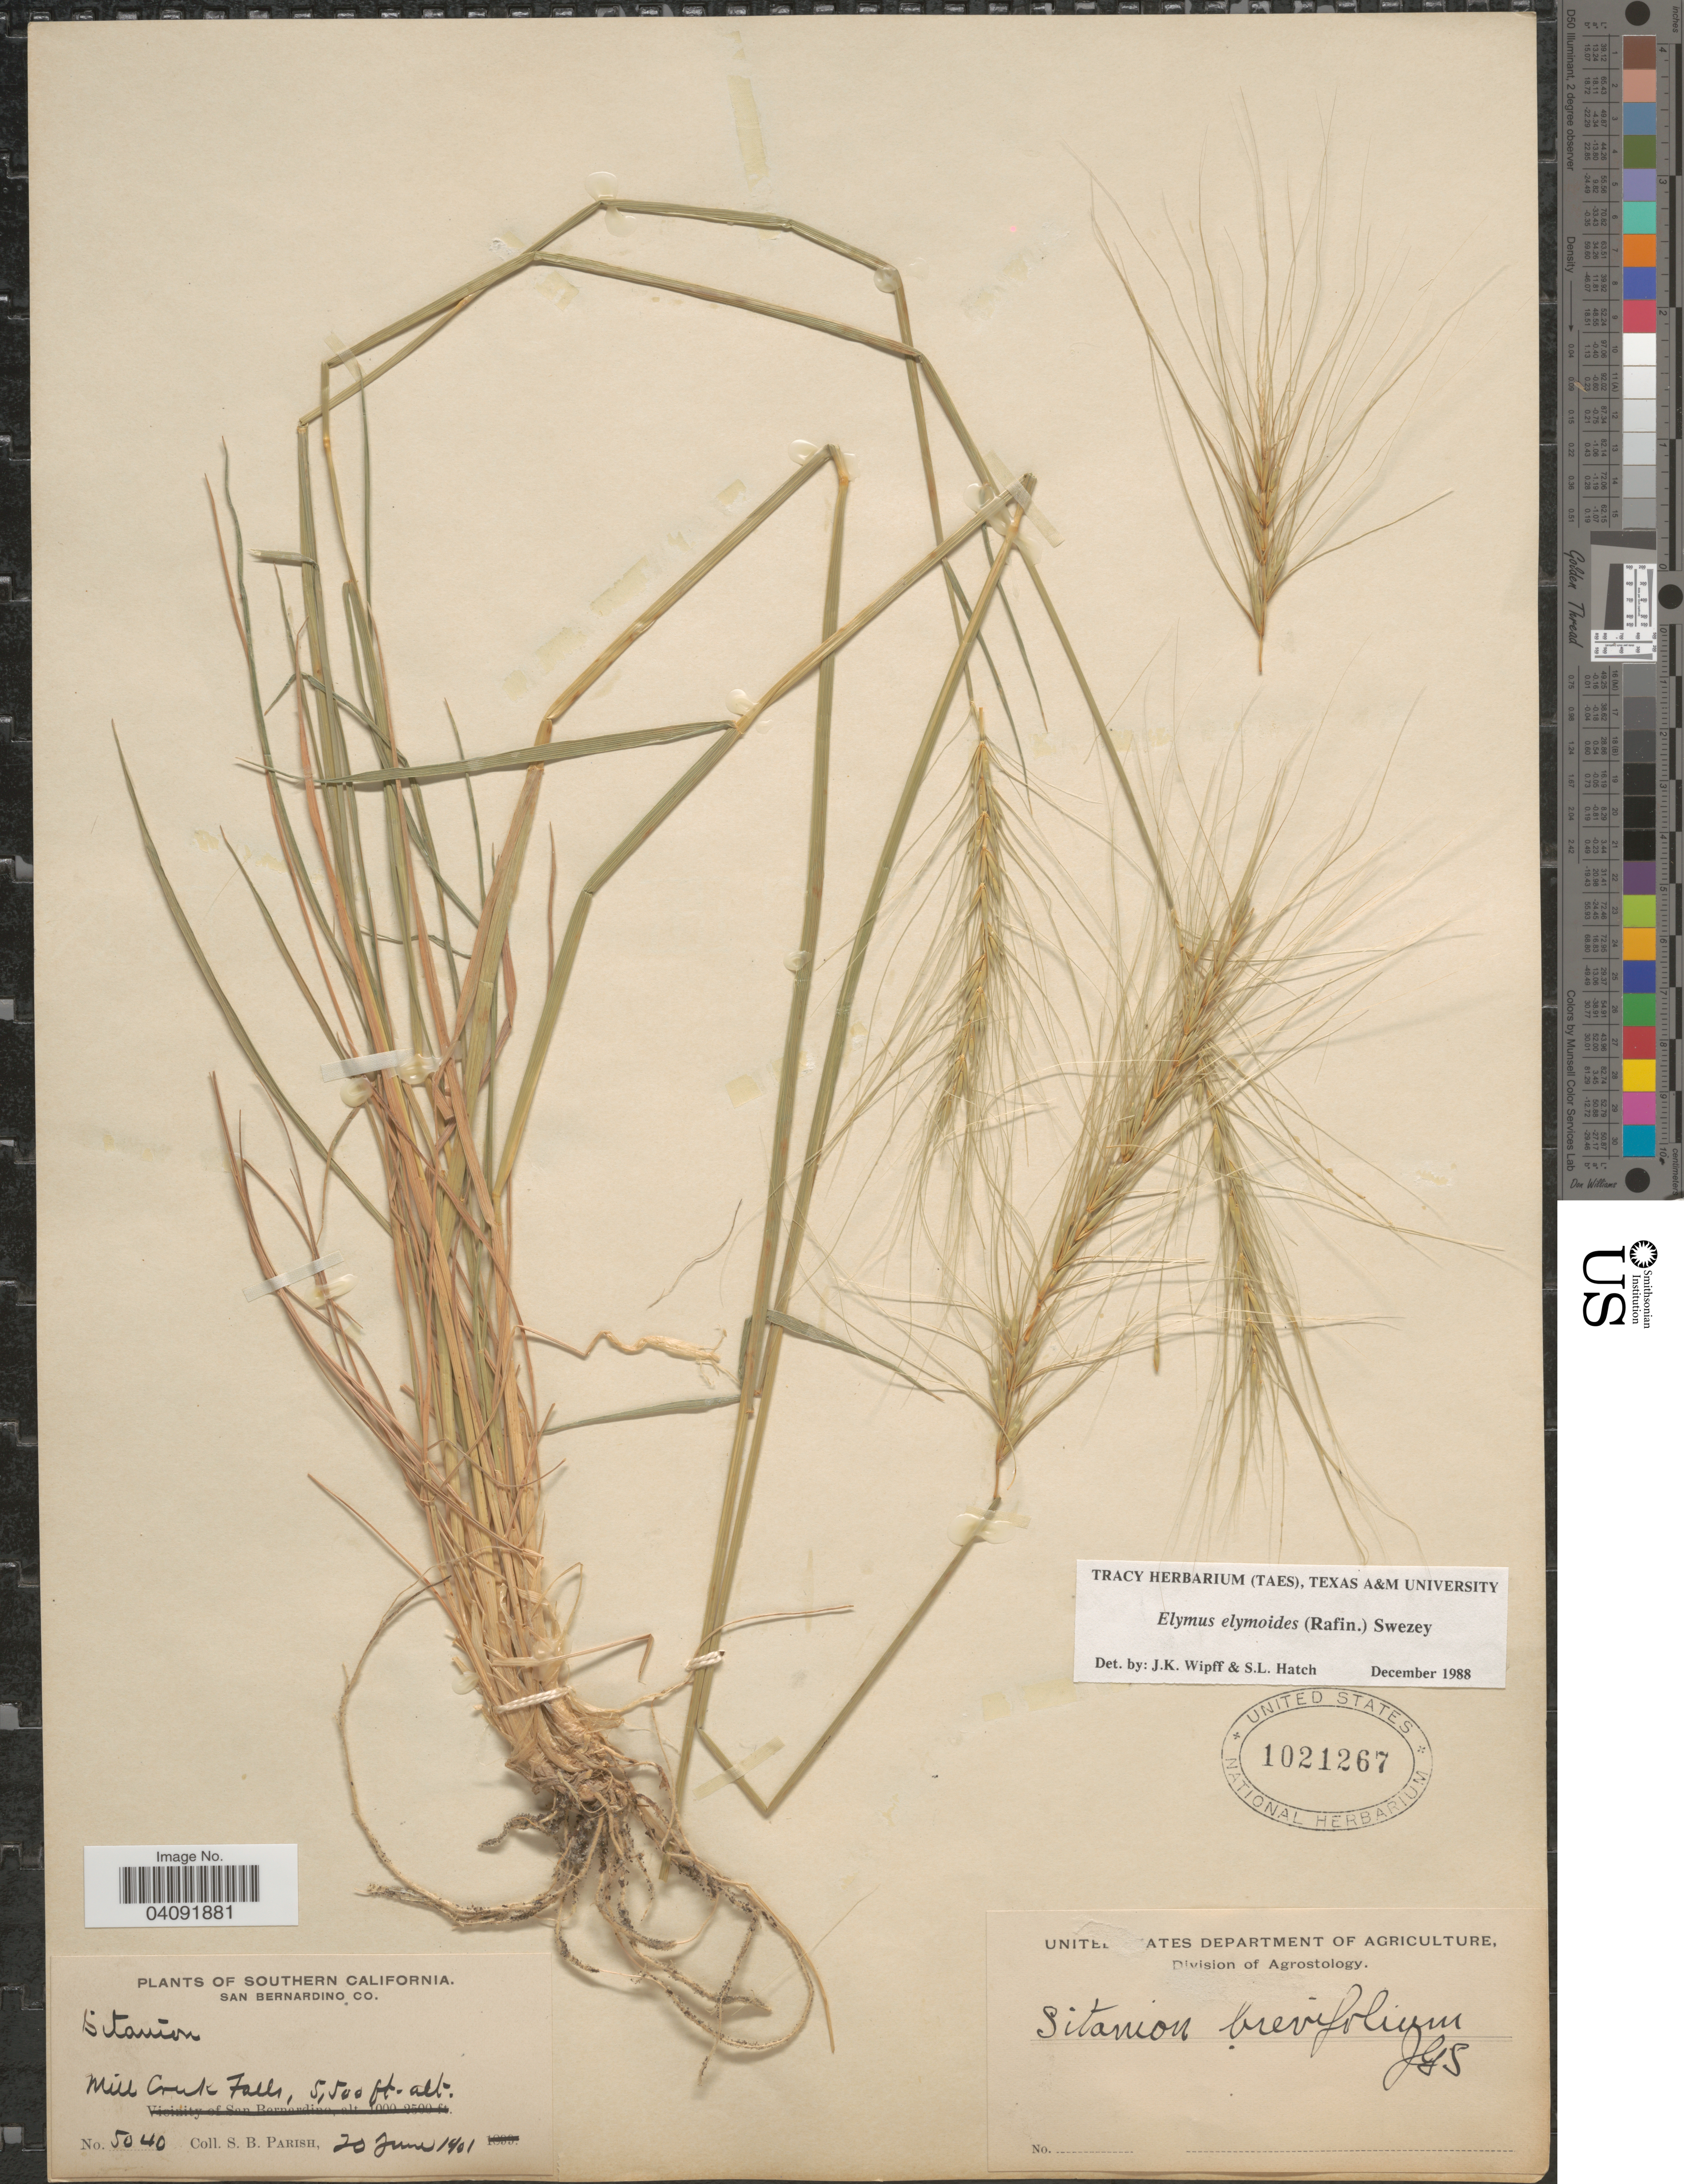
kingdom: Plantae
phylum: Tracheophyta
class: Liliopsida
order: Poales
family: Poaceae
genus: Elymus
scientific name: Elymus elymoides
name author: (Raf.) Swezey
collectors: S. B. Parish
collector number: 5040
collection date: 1901-06-20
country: United States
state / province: California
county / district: San Bernardino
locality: Southern California. San Bernardino Co. Mill Creek Falls.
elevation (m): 1676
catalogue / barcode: US 1021267